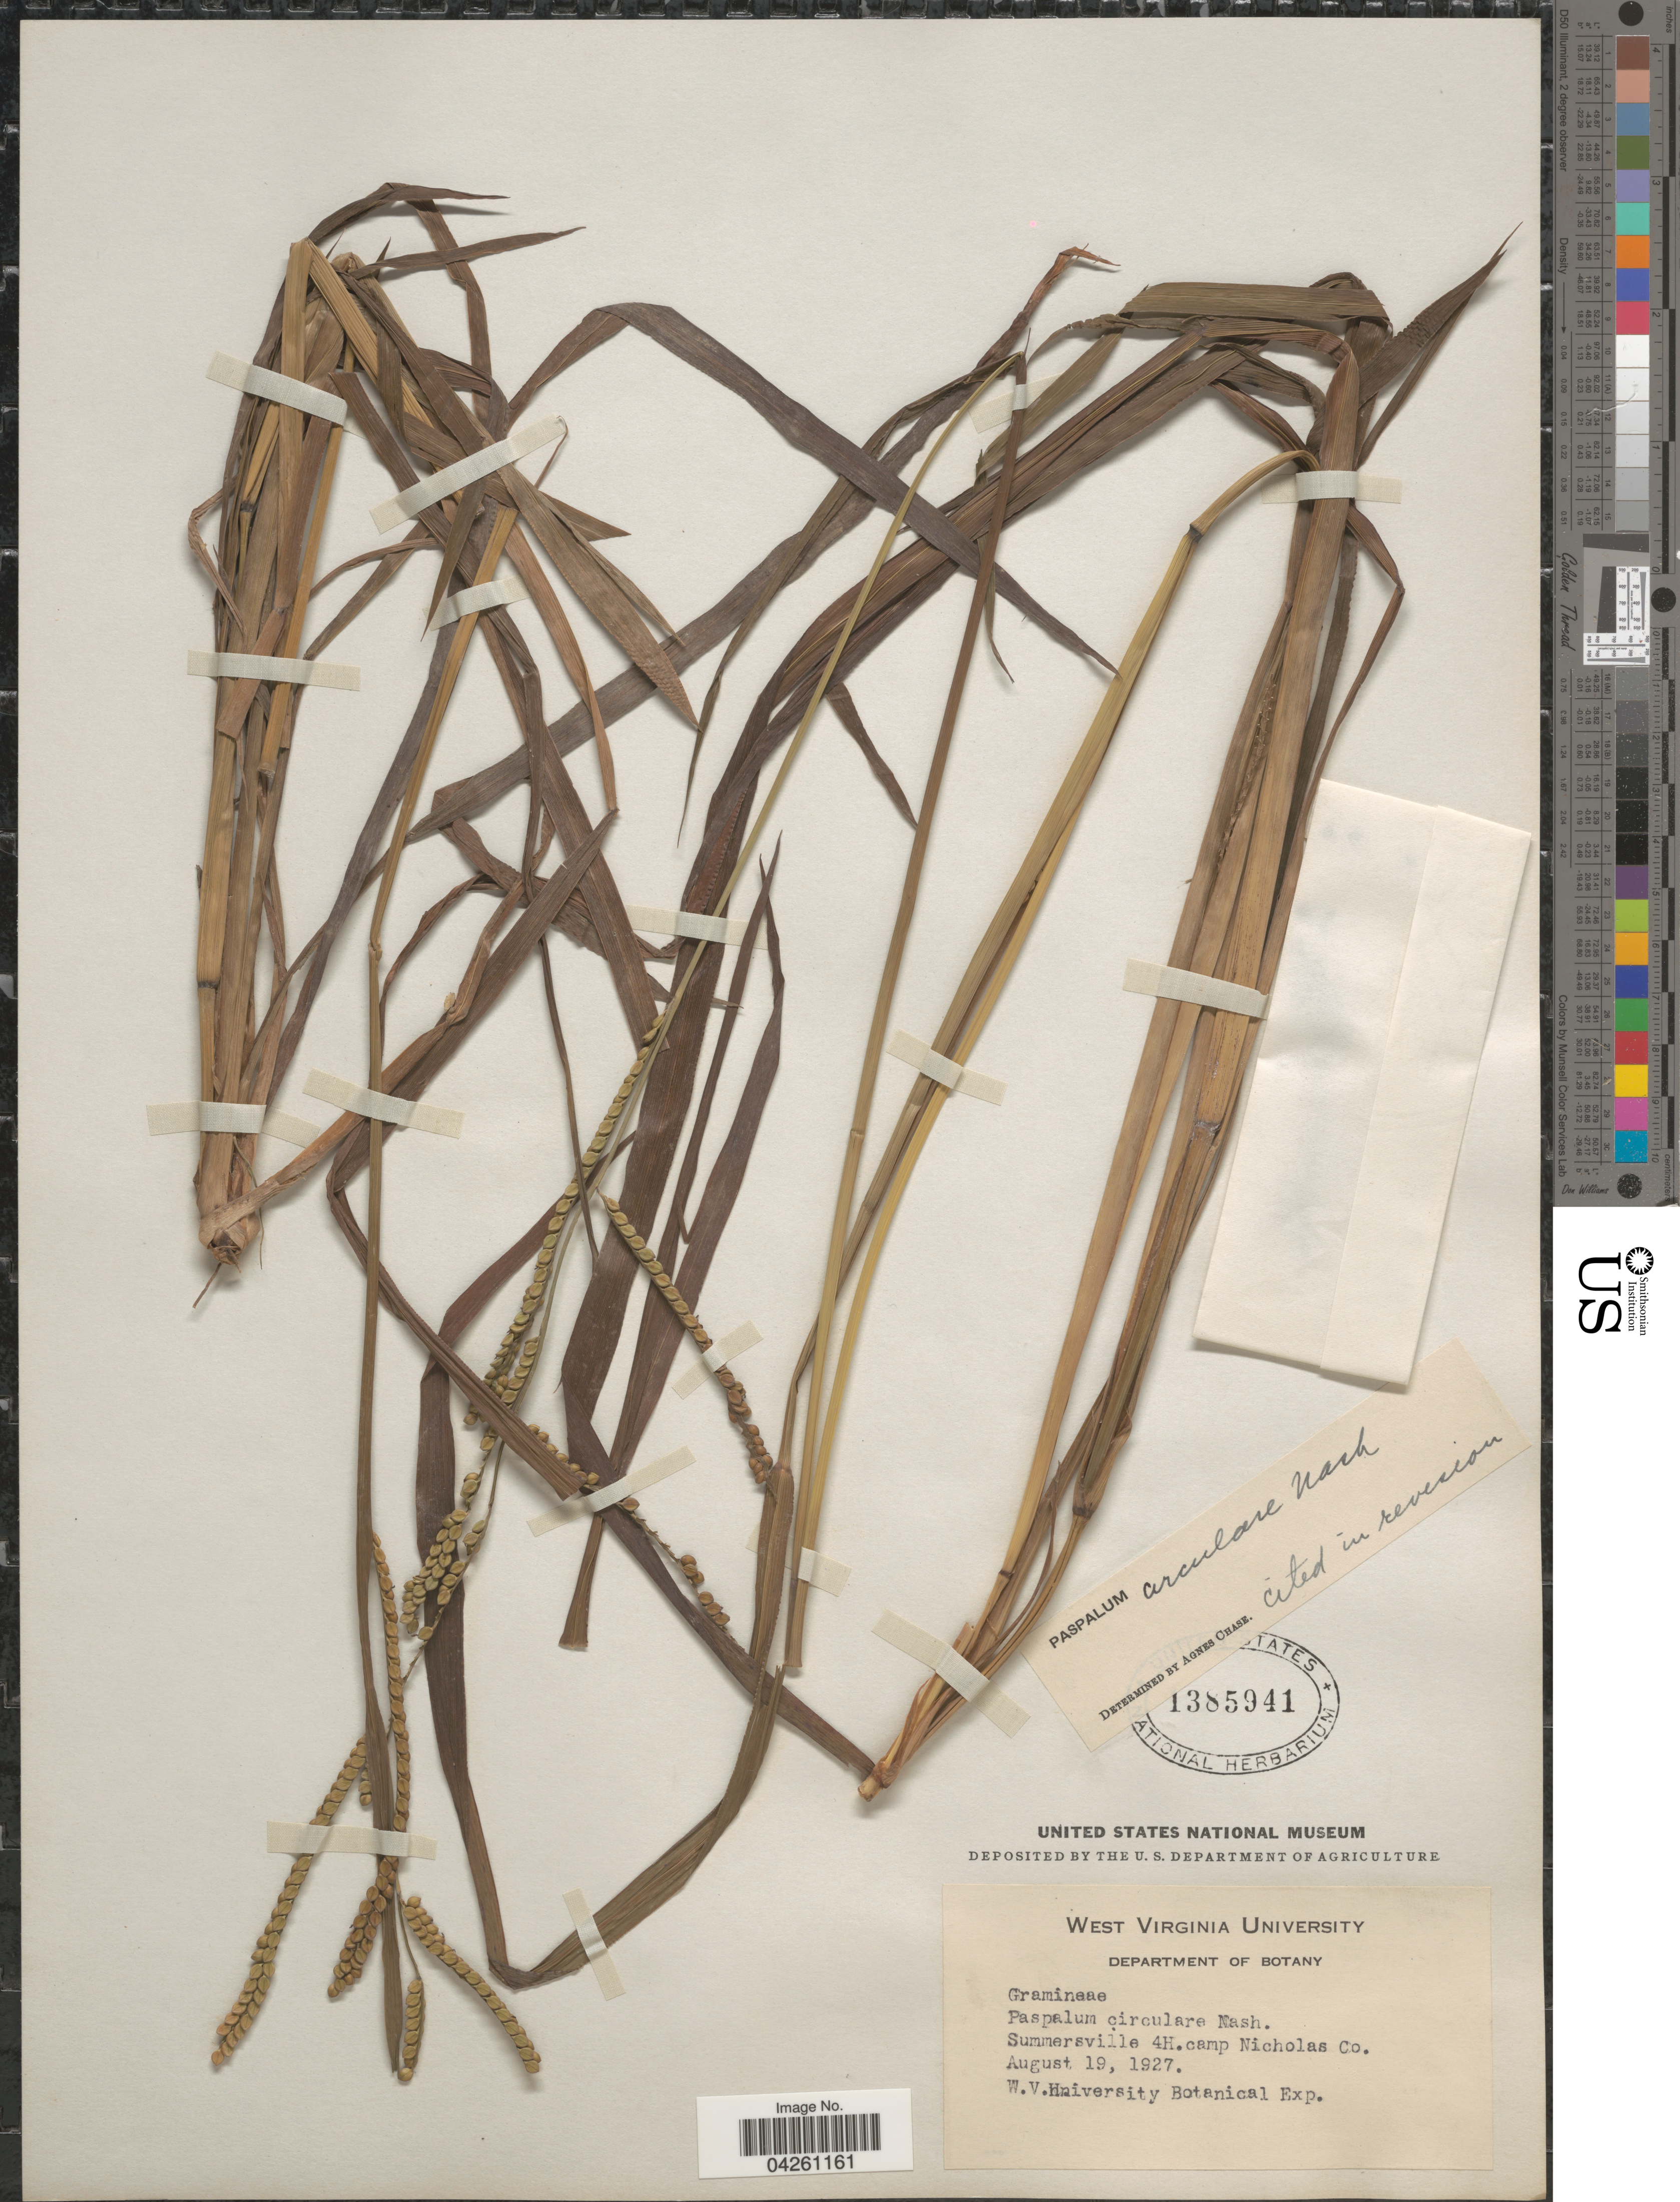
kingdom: Plantae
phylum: Tracheophyta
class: Liliopsida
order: Poales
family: Poaceae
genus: Paspalum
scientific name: Paspalum circulare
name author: Nash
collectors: West Virginia University Botanic Exp.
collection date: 1927-08-19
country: United States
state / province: West Virginia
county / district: Nicholas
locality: Summersville 4H. camp Nicholas Co.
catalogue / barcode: US 1385941